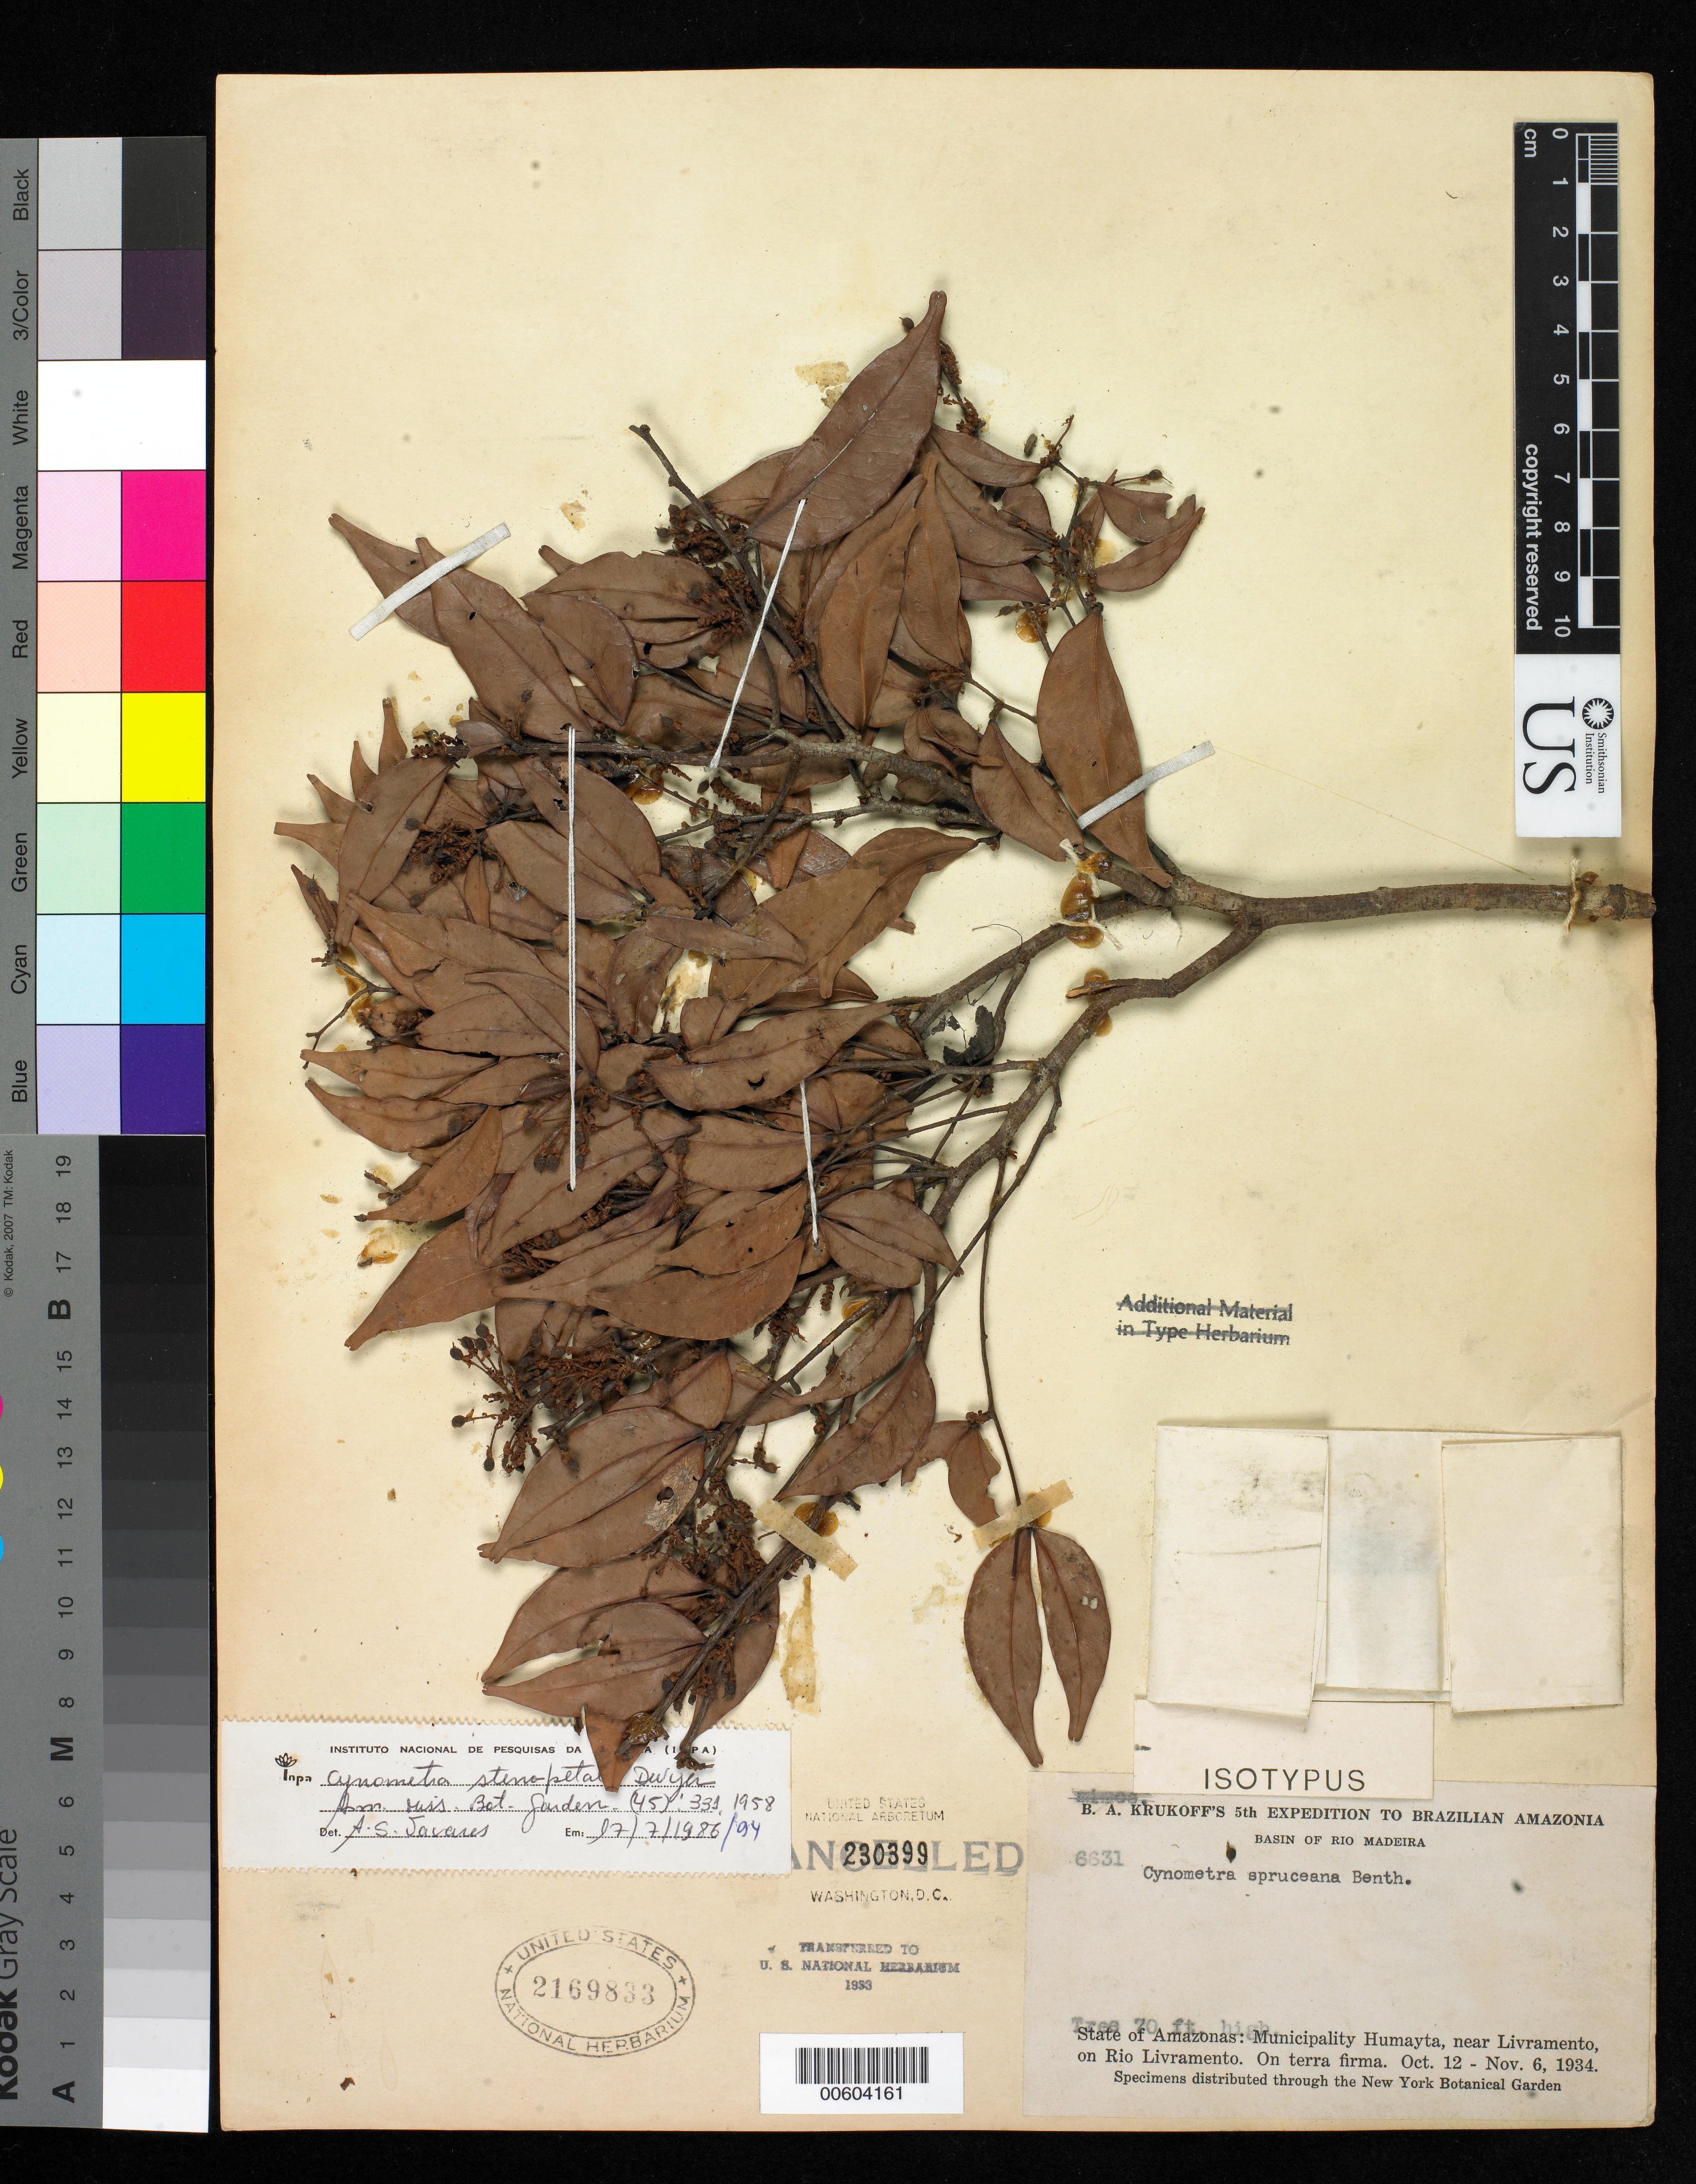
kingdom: Plantae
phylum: Tracheophyta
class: Magnoliopsida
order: Fabales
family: Fabaceae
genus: Cynometra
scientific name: Cynometra stenopetala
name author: Dwyer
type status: Isotype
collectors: B. A. Krukoff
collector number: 6631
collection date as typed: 12 Oct 1934 to 06 Nov 1934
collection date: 1934-10-12/1934-11-06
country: Brazil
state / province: Amazonas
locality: Basin of Rio Madeira. Municipality Humayta, near Livramento, on Rio Lavramento. On Terra Firma.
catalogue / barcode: US 2169833